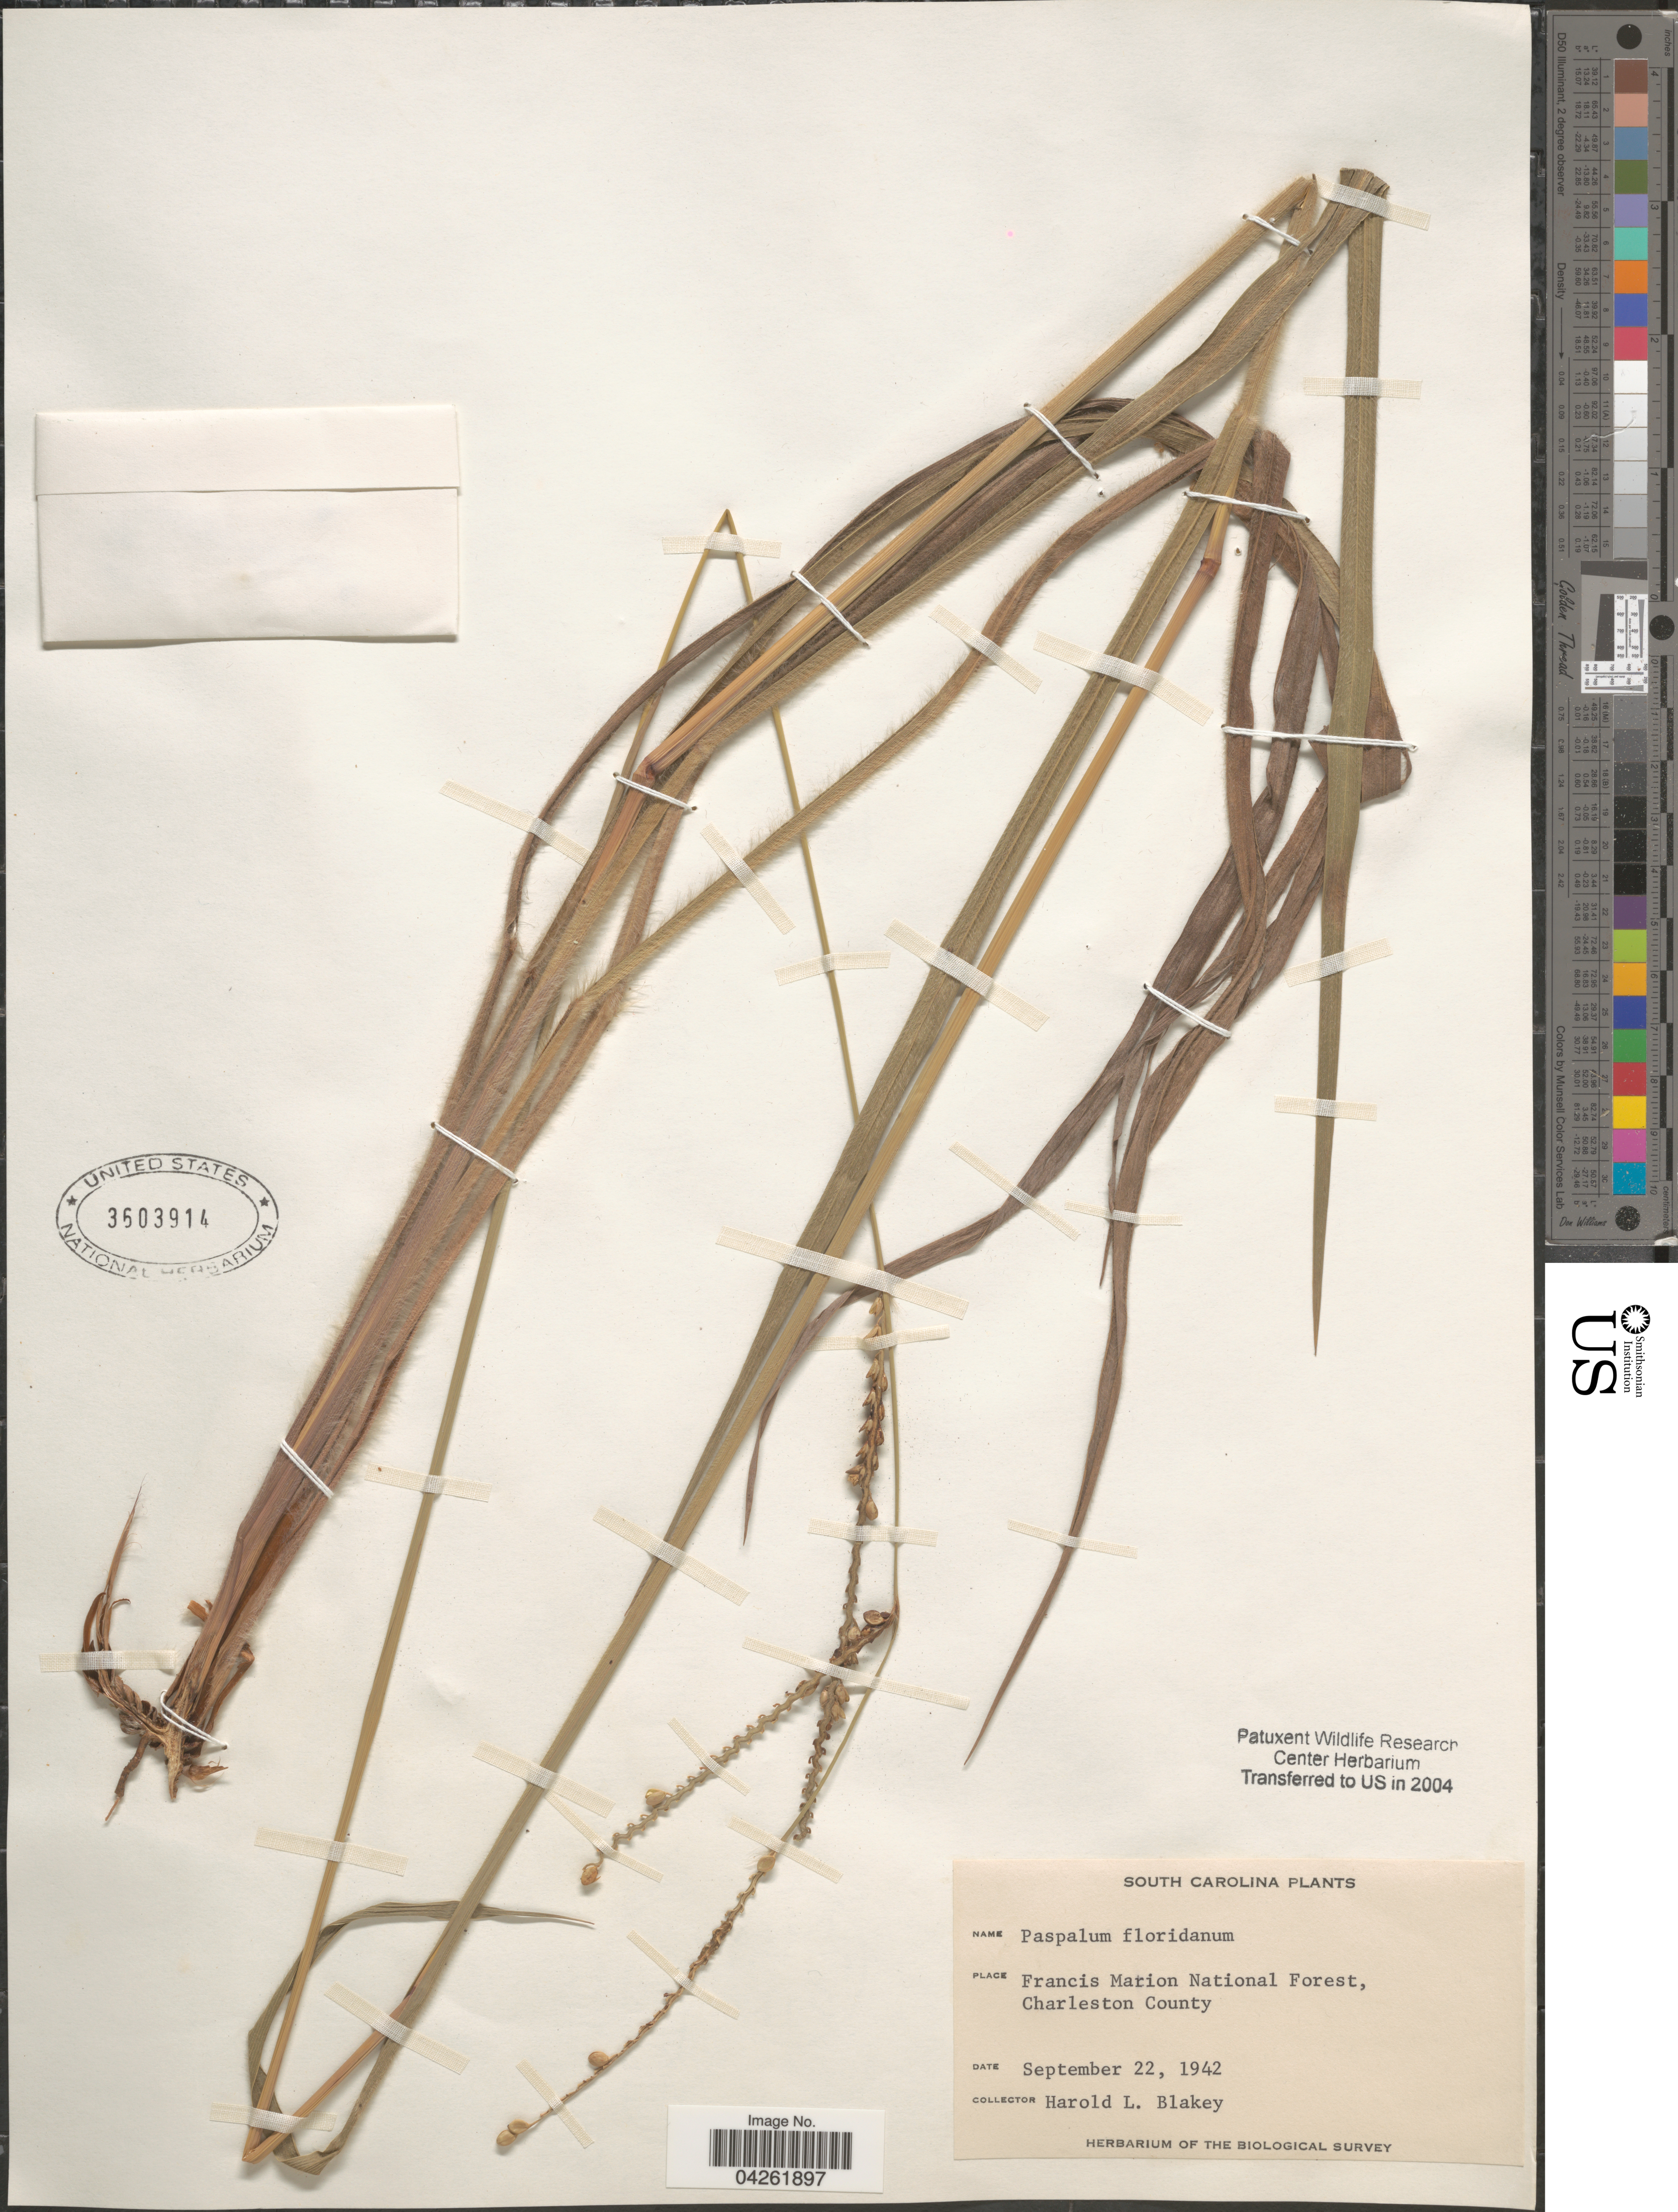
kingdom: Plantae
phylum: Tracheophyta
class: Liliopsida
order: Poales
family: Poaceae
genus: Paspalum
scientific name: Paspalum floridanum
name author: Michx.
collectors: H. Blakey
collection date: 1942-09-22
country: United States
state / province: South Carolina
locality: Francis Marion National Forest, Charleston County. The Biological Survey.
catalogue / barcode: US 3603914